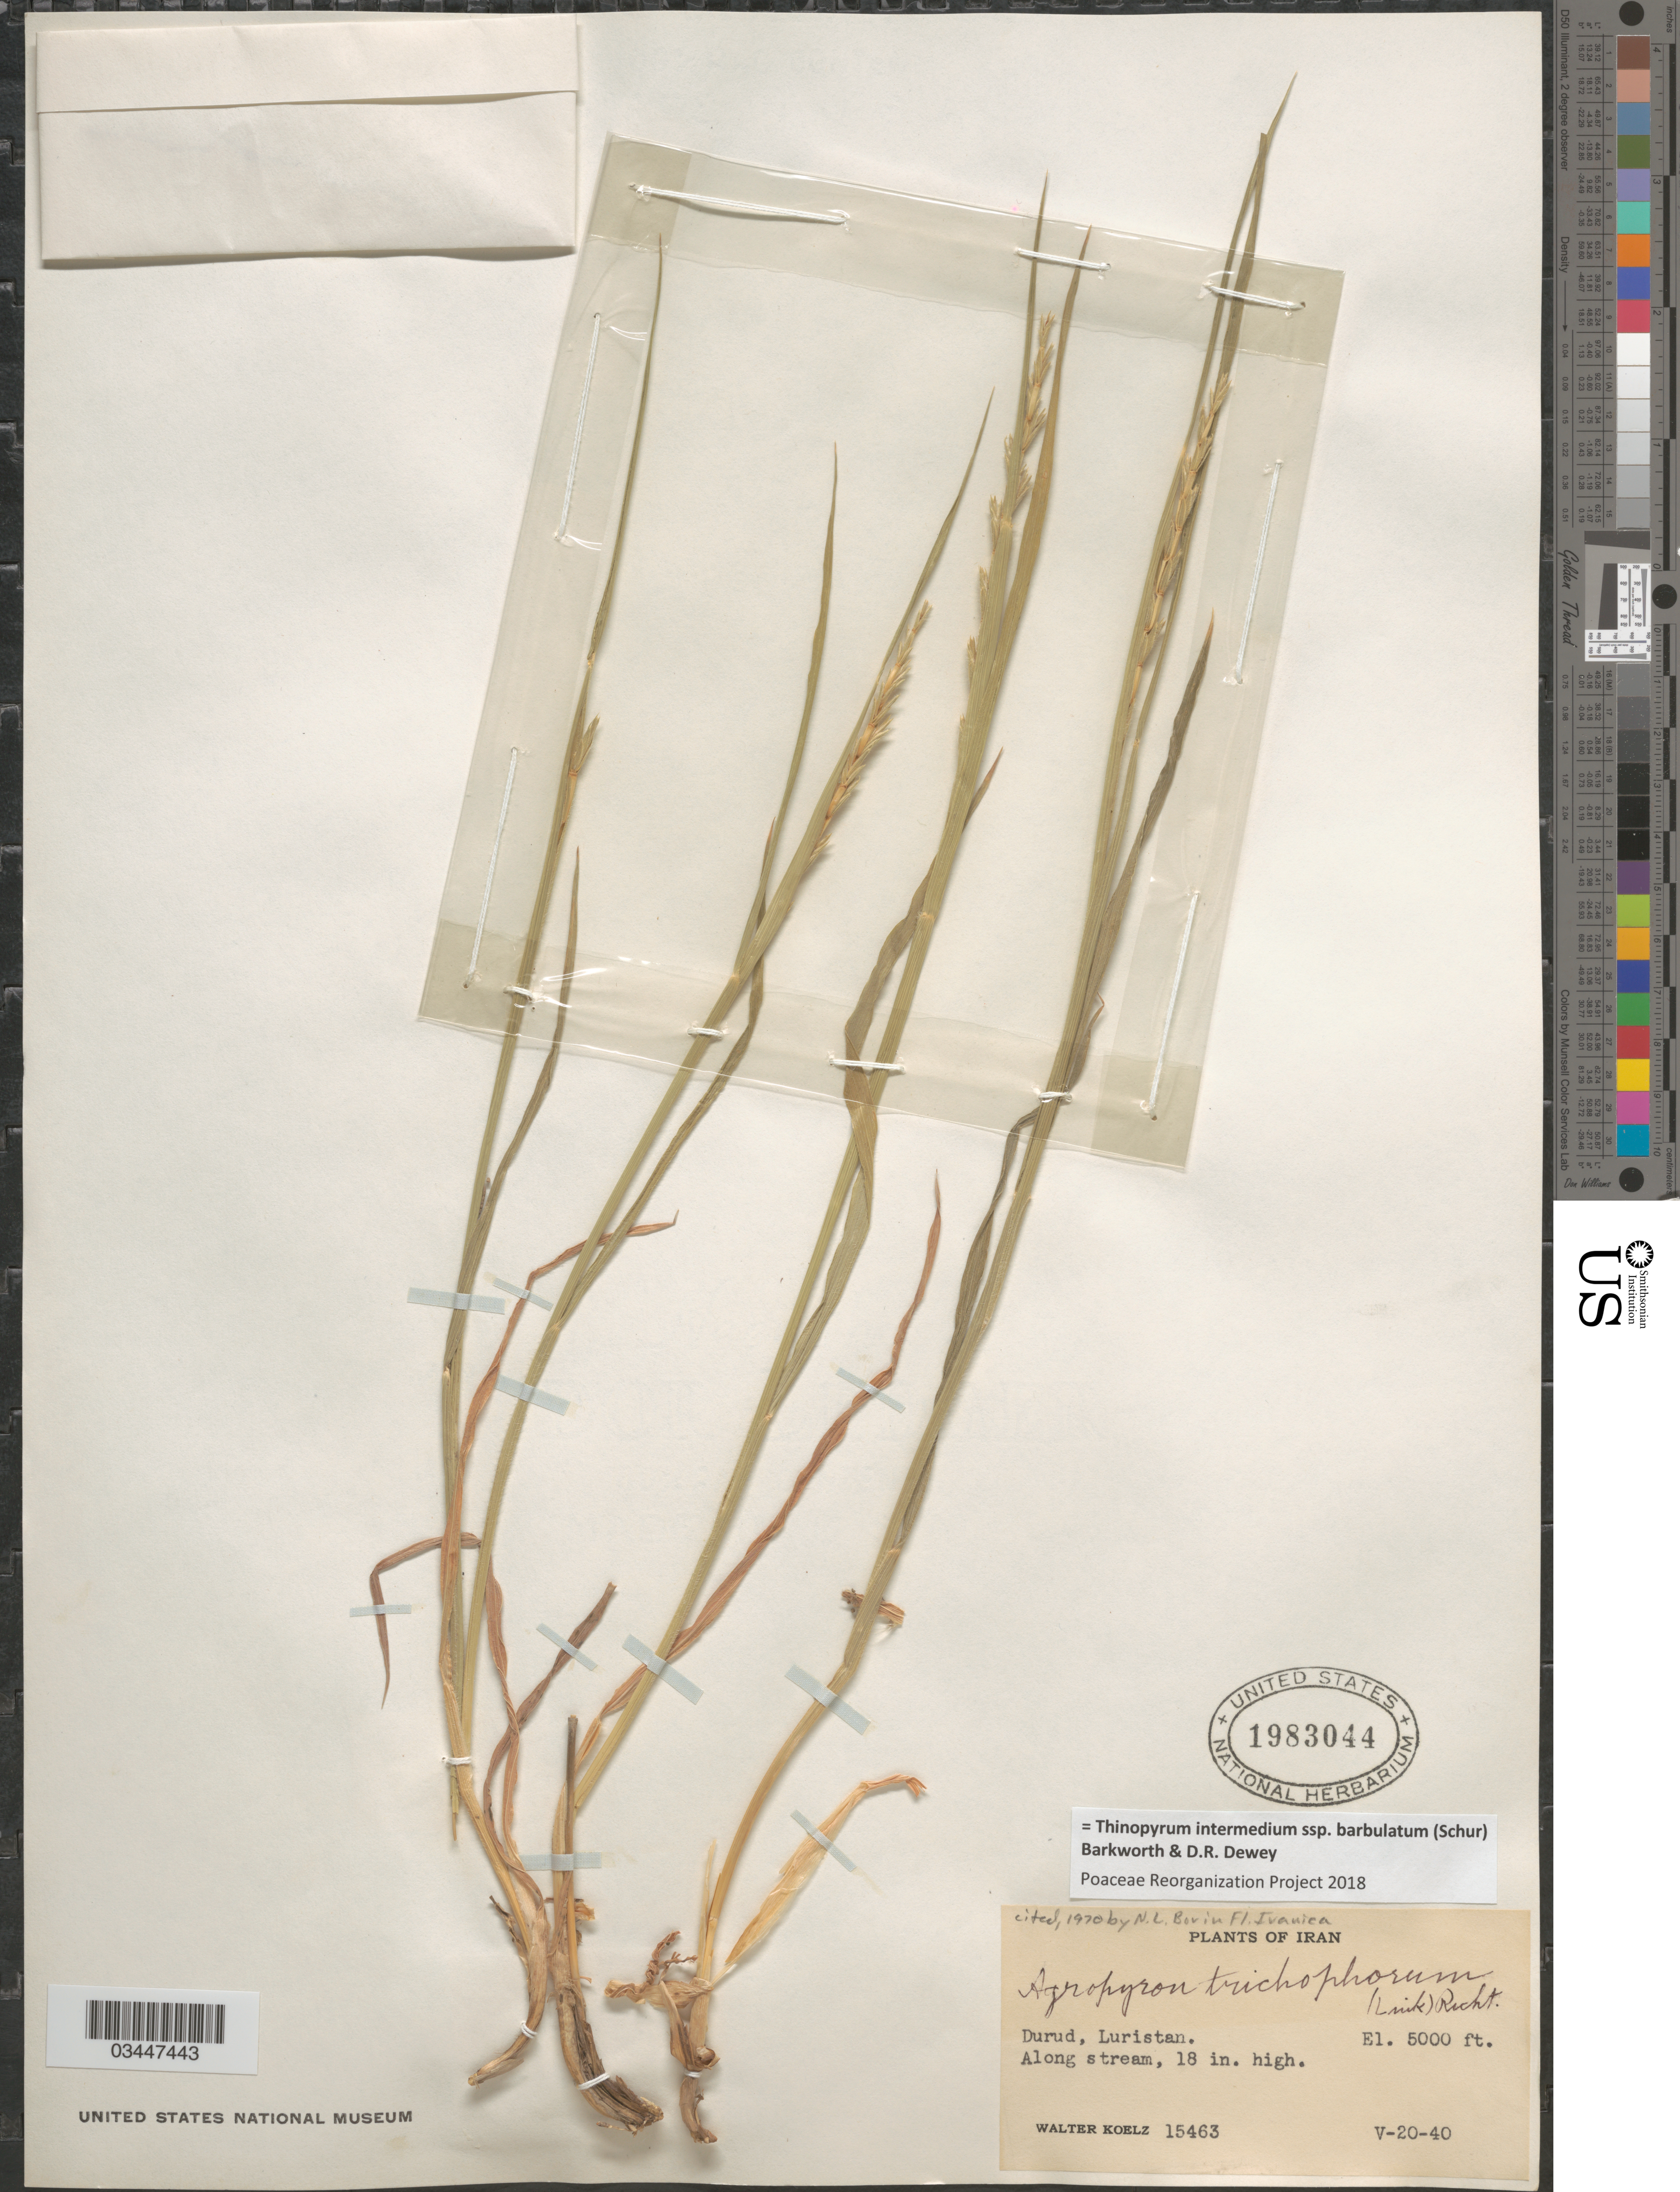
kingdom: Plantae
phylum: Tracheophyta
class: Liliopsida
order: Poales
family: Poaceae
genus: Thinopyrum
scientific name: Thinopyrum intermedium subsp. barbulatum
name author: (Schur) Barkworth & Dewey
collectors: W. N. Koelz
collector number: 15463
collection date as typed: Transcribed d/m/y: 20/5/40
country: Iran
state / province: Lorestan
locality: Durud, Luristan.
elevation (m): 1524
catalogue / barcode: US 1983044